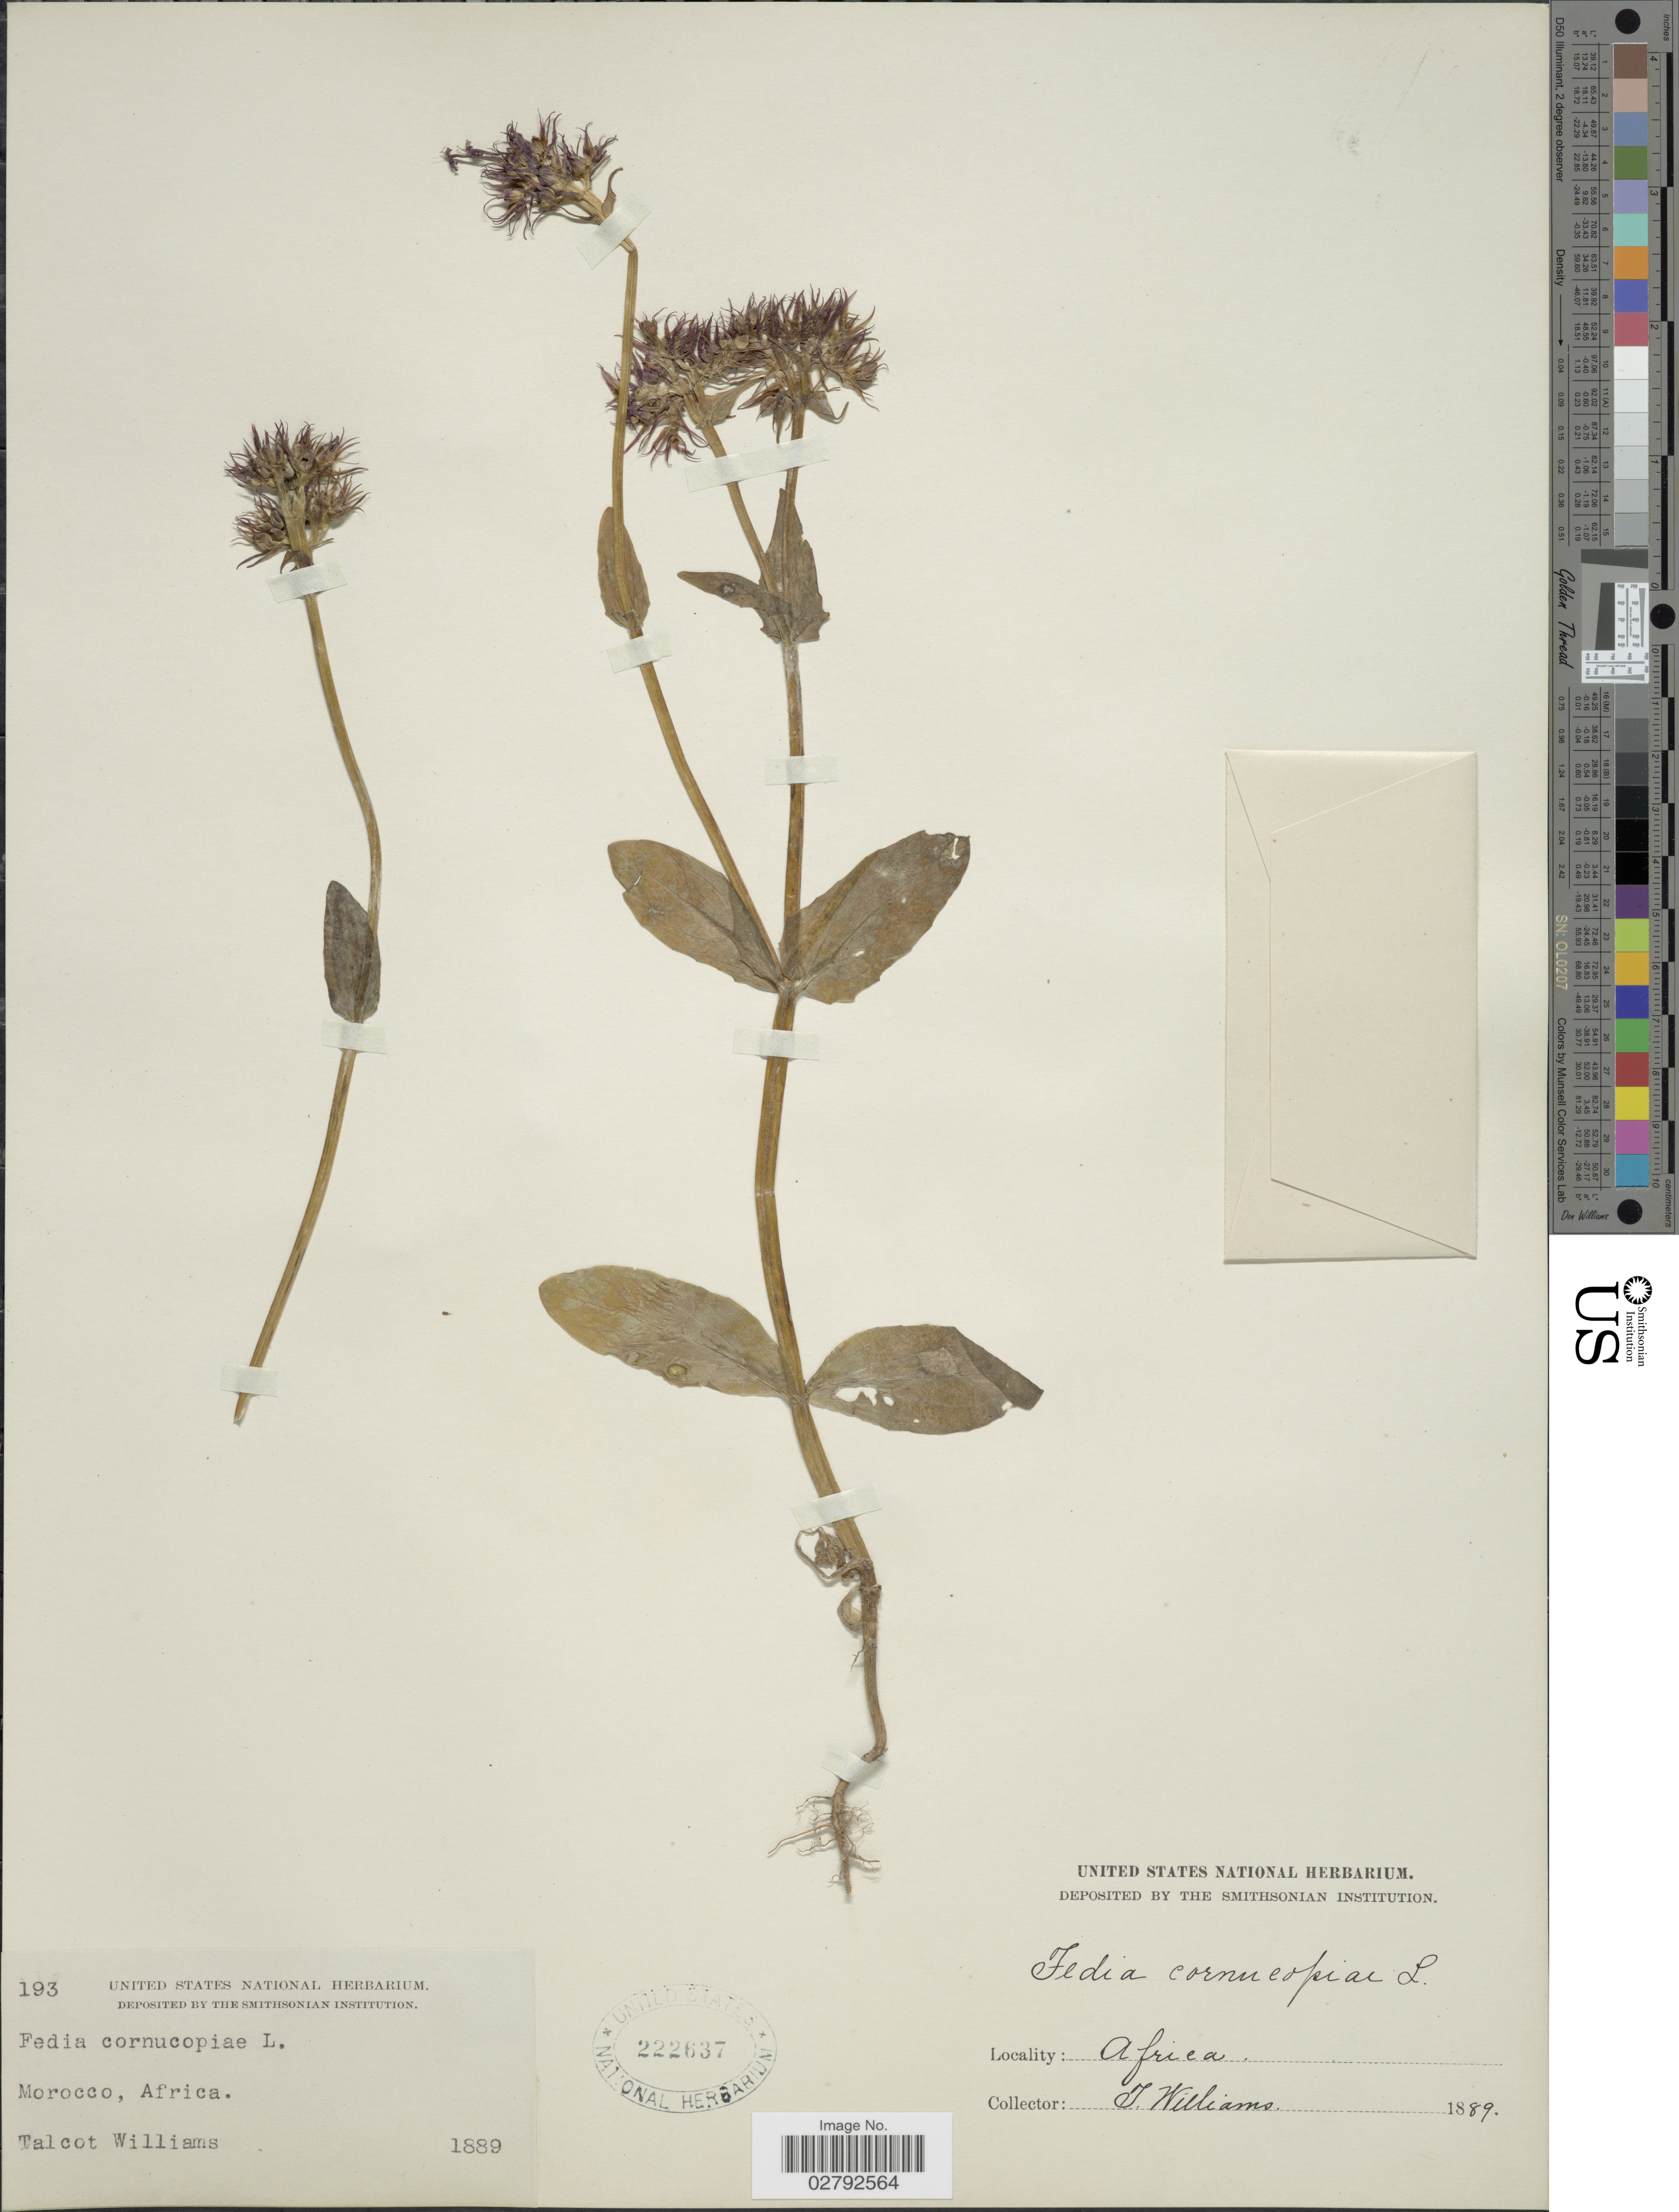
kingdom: Plantae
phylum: Tracheophyta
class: Magnoliopsida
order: Dipsacales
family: Caprifoliaceae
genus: Fedia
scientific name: Fedia cornucopiae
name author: Gaertn.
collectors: T. Williams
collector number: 193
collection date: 1889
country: Morocco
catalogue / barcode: US 222637